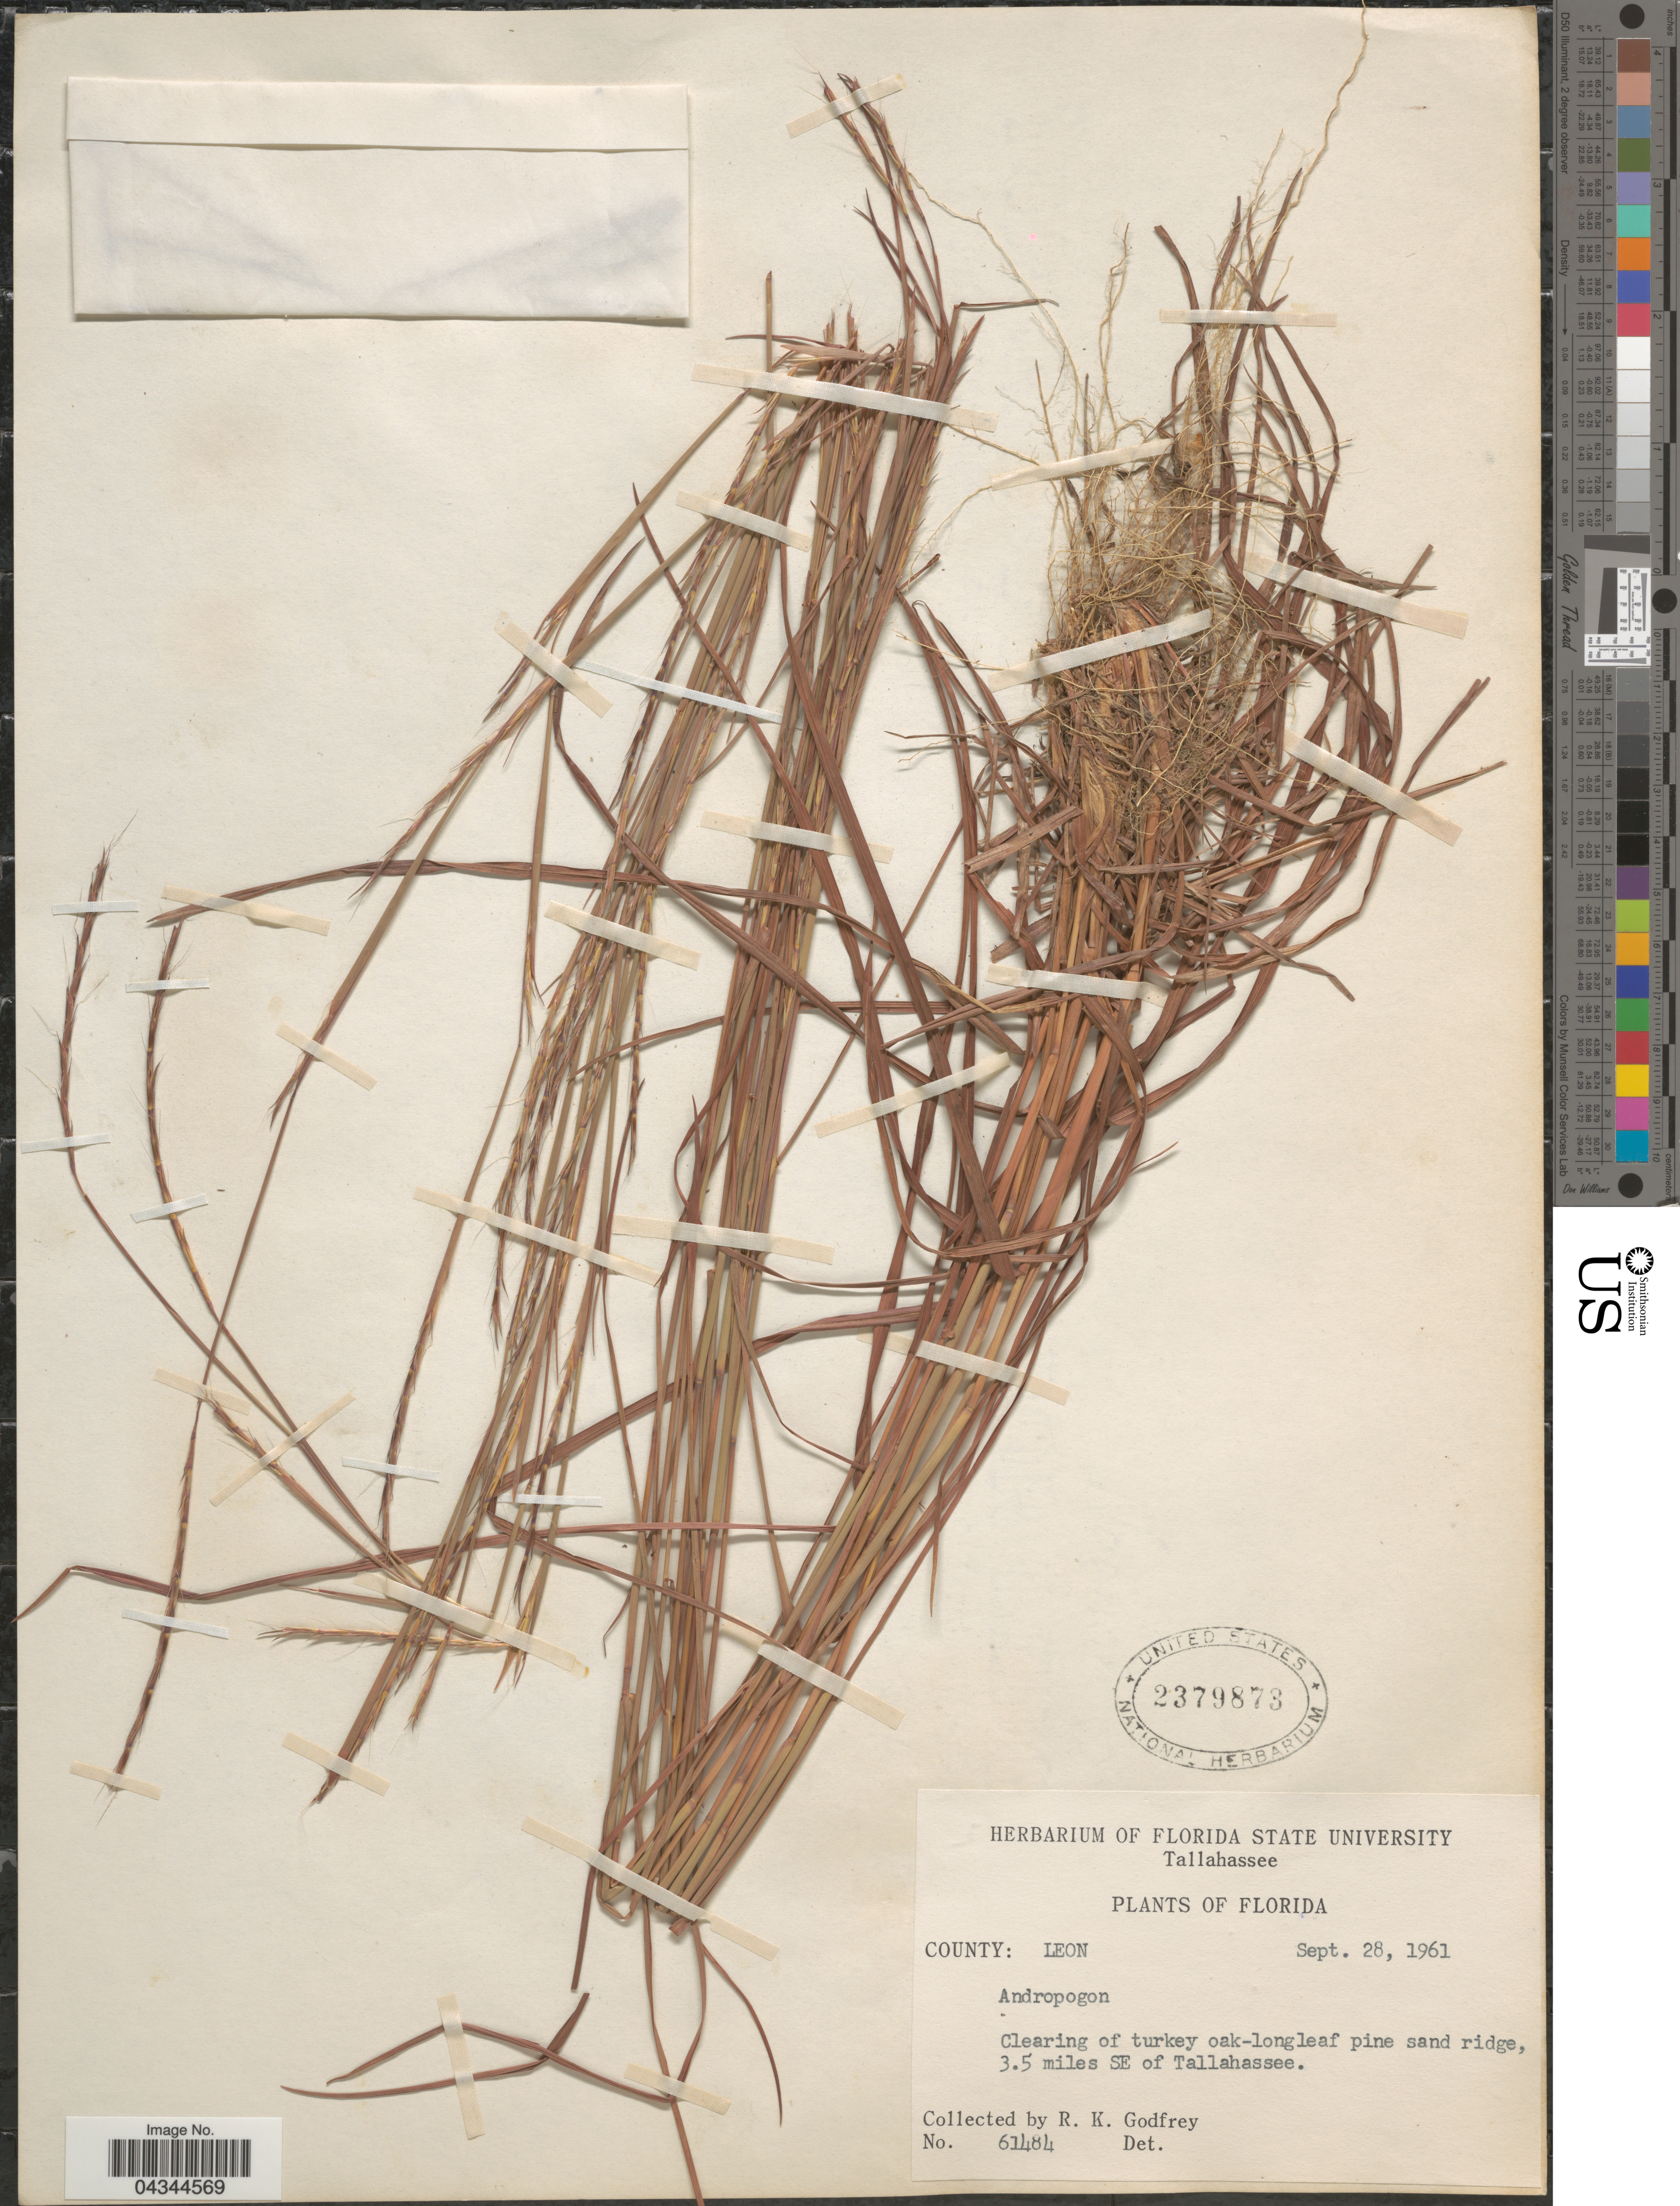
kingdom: Plantae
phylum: Tracheophyta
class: Liliopsida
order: Poales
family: Poaceae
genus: Andropogon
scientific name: Andropogon sp.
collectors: R. K. Godfrey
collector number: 61484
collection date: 1961-09-28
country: United States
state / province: Florida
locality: County: Leon. 3.5 miles SE of Tallahassee.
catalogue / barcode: US 2379873